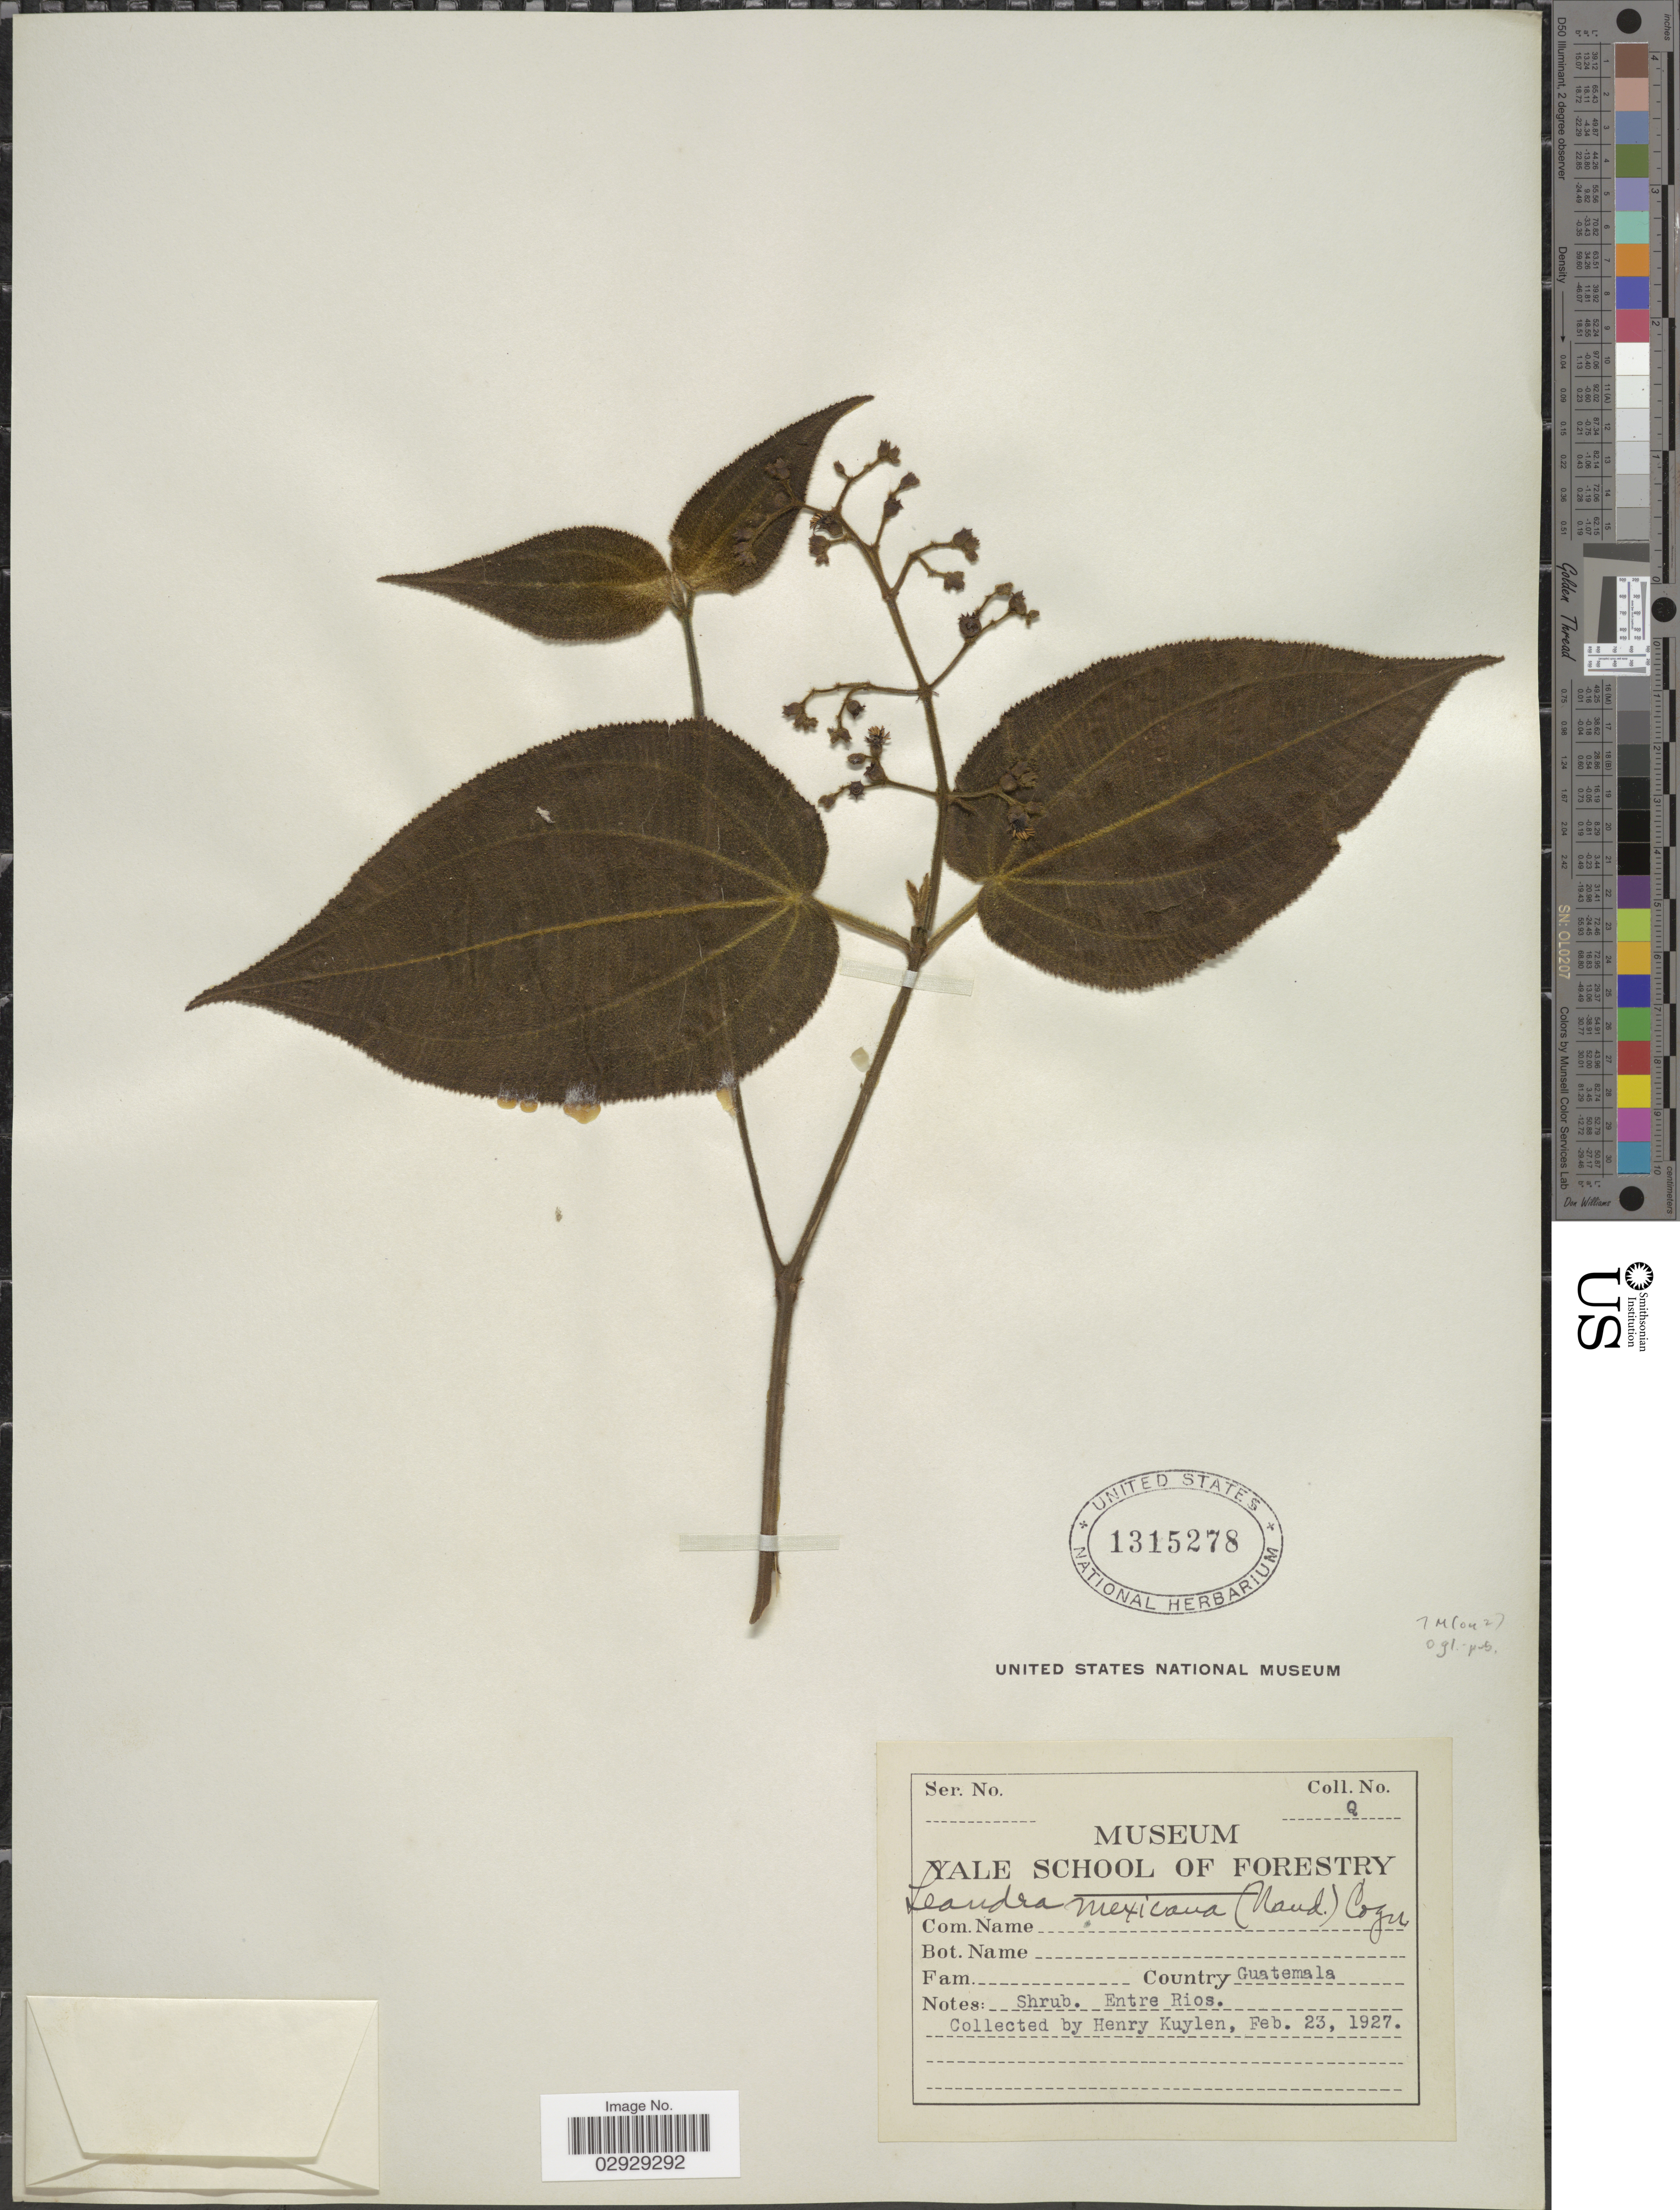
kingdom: Plantae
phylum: Tracheophyta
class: Magnoliopsida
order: Myrtales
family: Melastomataceae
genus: Leandra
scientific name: Leandra mexicana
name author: (Naudin) Cogn.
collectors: H. Kuylen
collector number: Q?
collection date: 1927-02-23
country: Guatemala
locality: Entre Rios.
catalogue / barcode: US 1315278